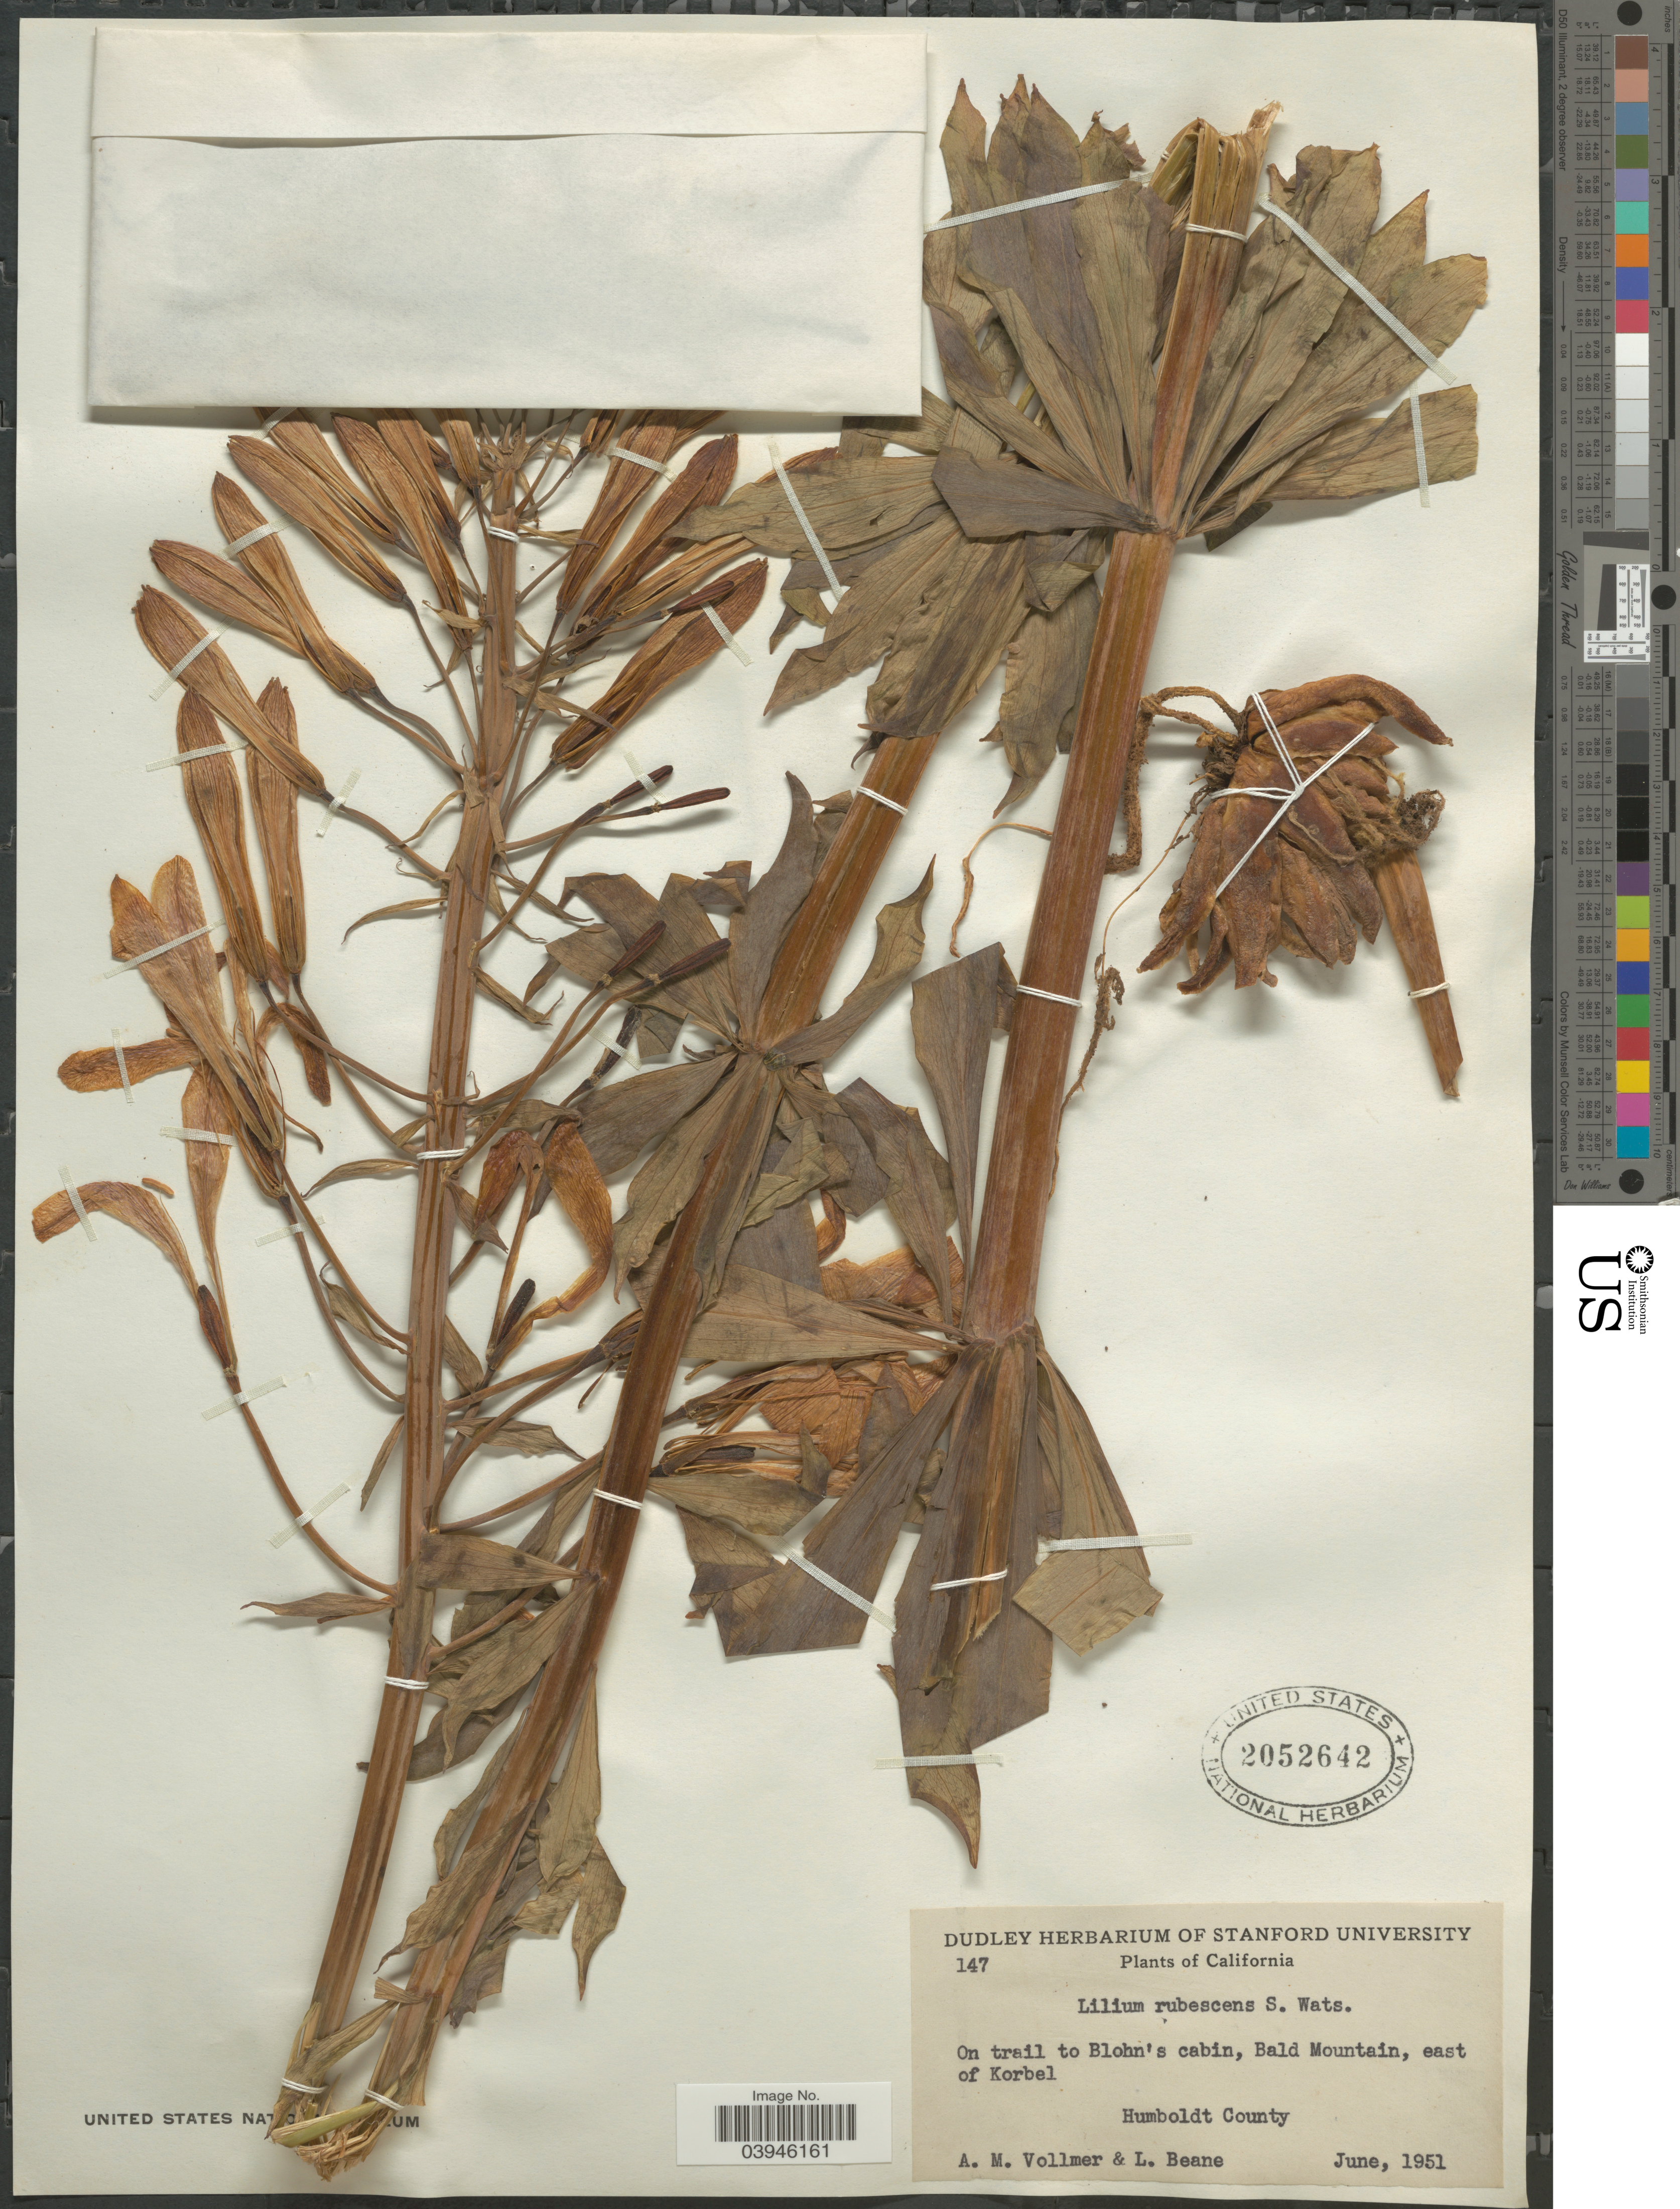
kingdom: Plantae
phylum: Tracheophyta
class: Liliopsida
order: Liliales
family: Liliaceae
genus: Lilium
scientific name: Lilium rubescens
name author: S. Watson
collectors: A. Vollmer & L. Beane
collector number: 147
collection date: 1951-06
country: United States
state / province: California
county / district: Humboldt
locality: On trail to Blohn's cabin, Bald Mountain, east of Korbel. Humboldt County.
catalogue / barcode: US 2052642